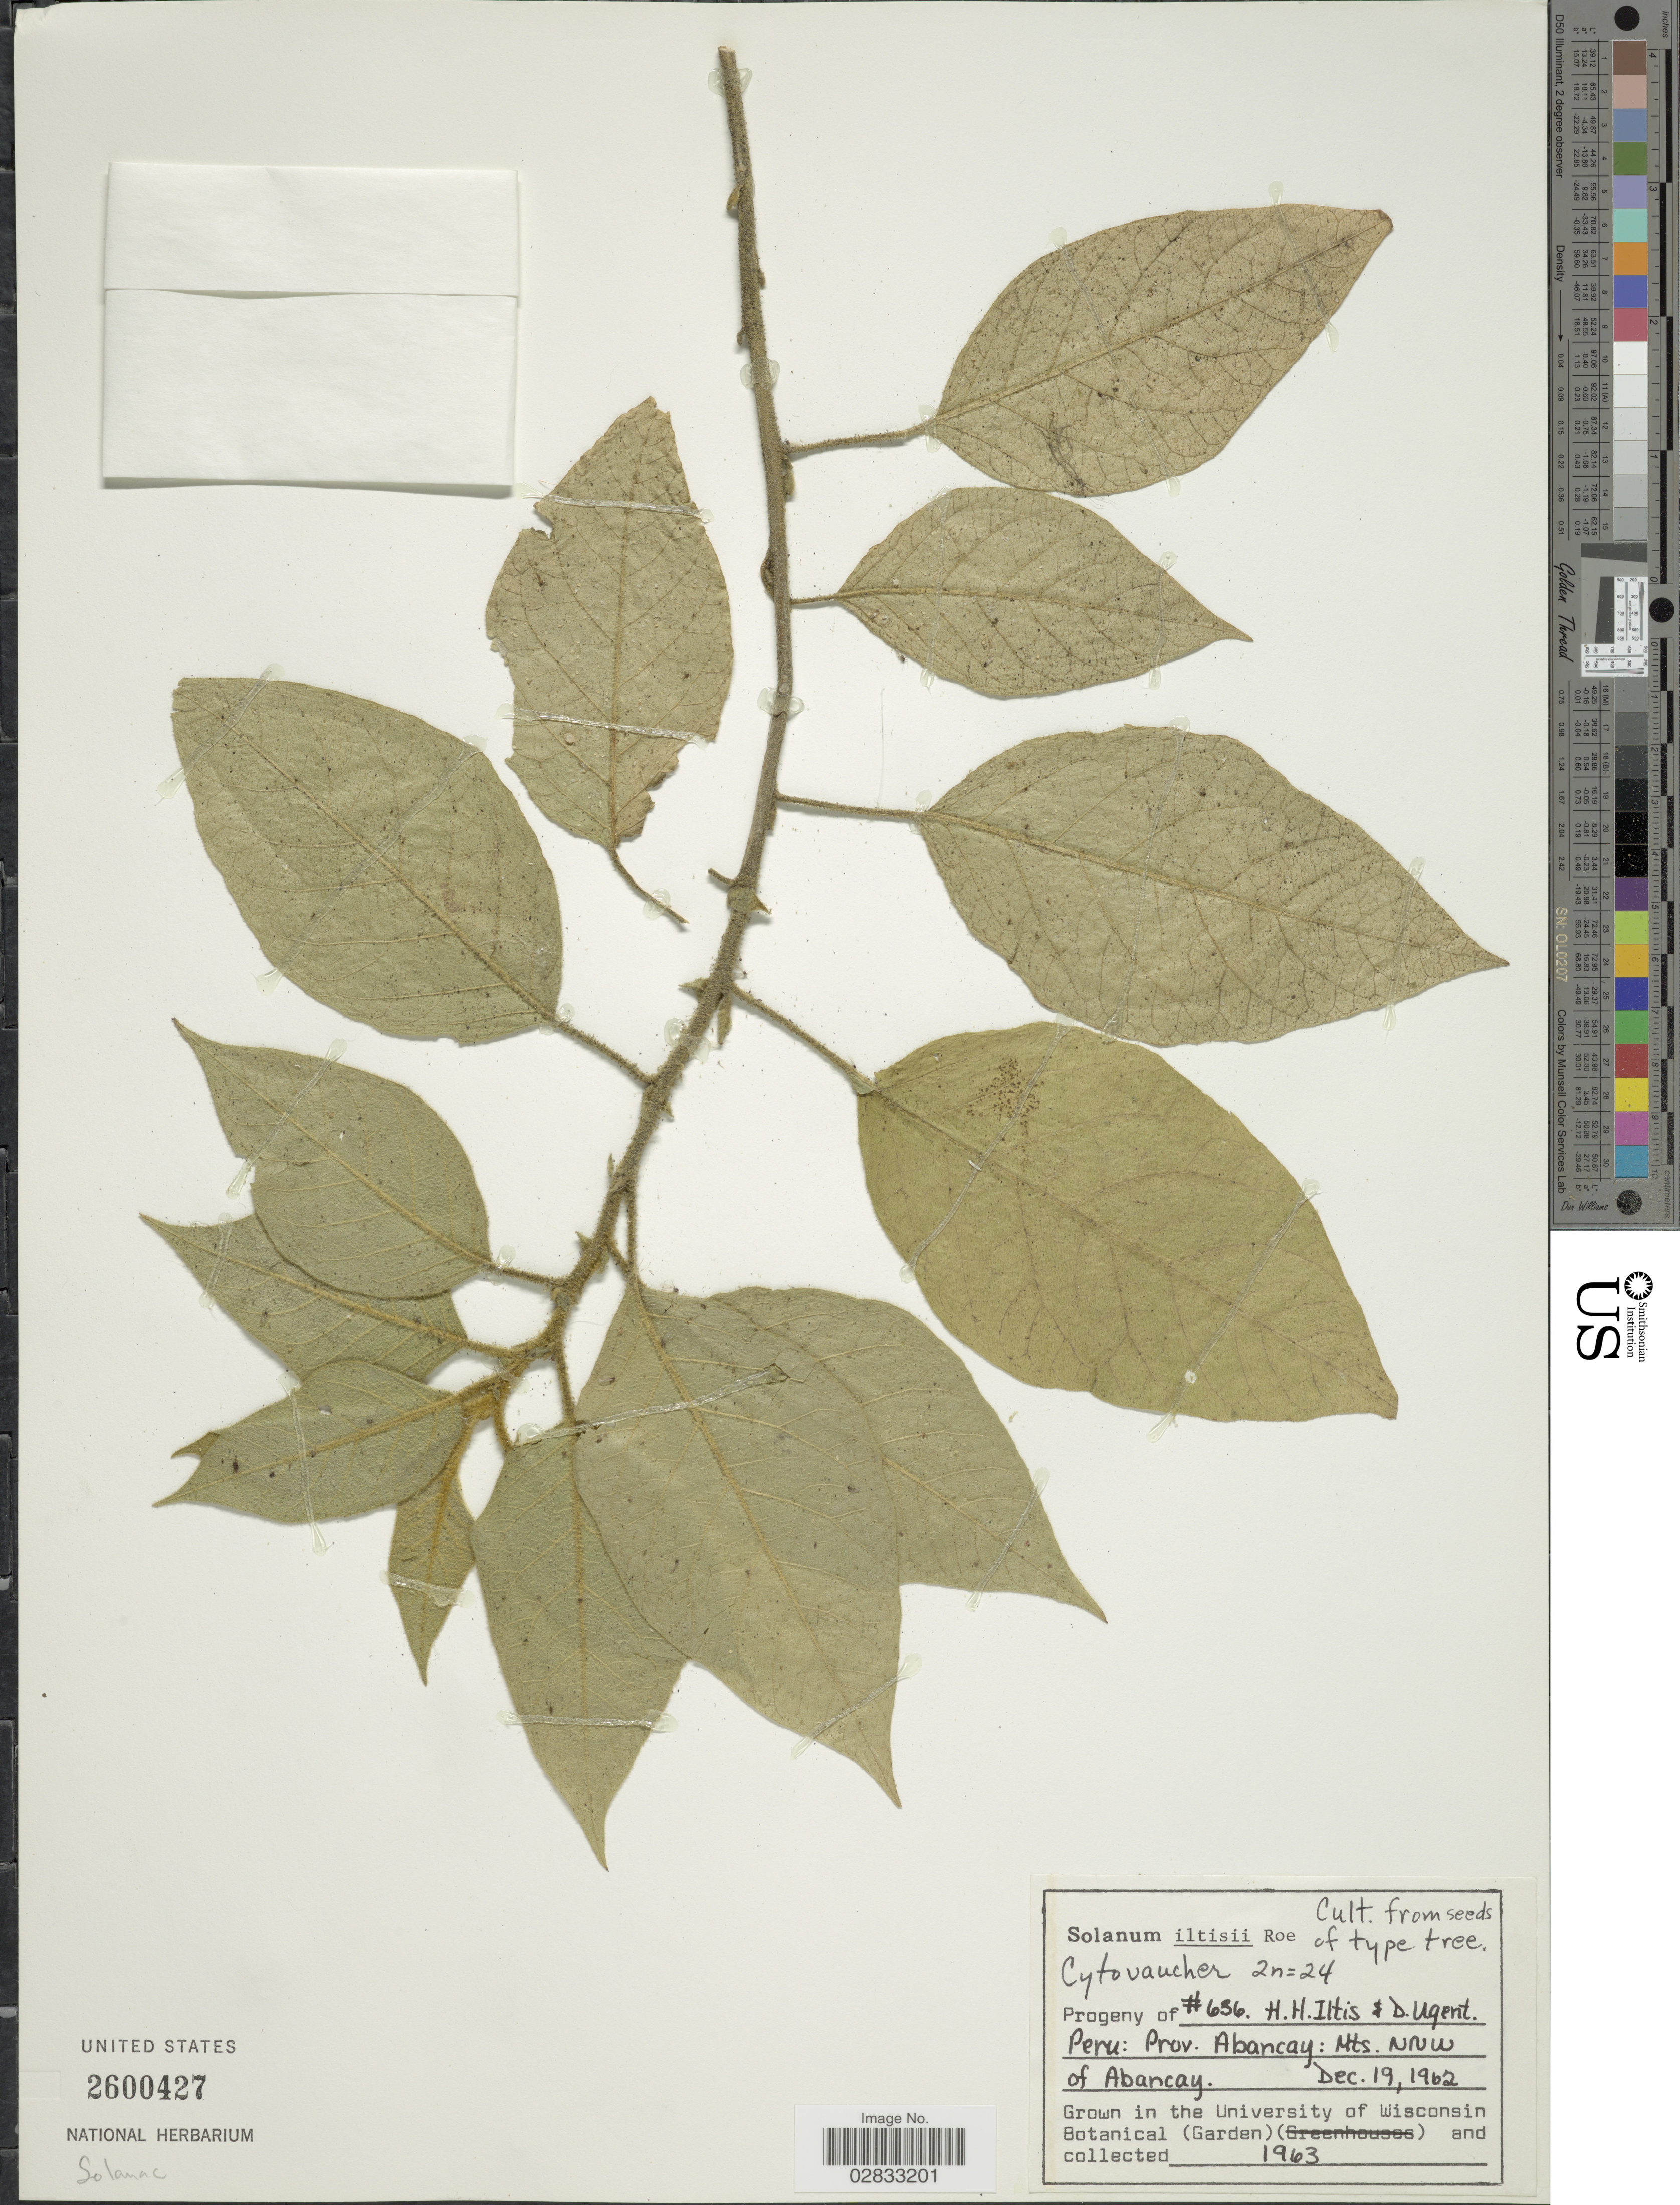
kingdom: Plantae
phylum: Tracheophyta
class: Magnoliopsida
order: Solanales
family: Solanaceae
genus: Solanum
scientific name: Solanum iltisii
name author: K.E. Roe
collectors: H. H. Iltis & D. Ugent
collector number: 636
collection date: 1963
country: United States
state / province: Wisconsin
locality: In the University of Wisconsin Botanical (Garden).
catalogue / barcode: US 2600427